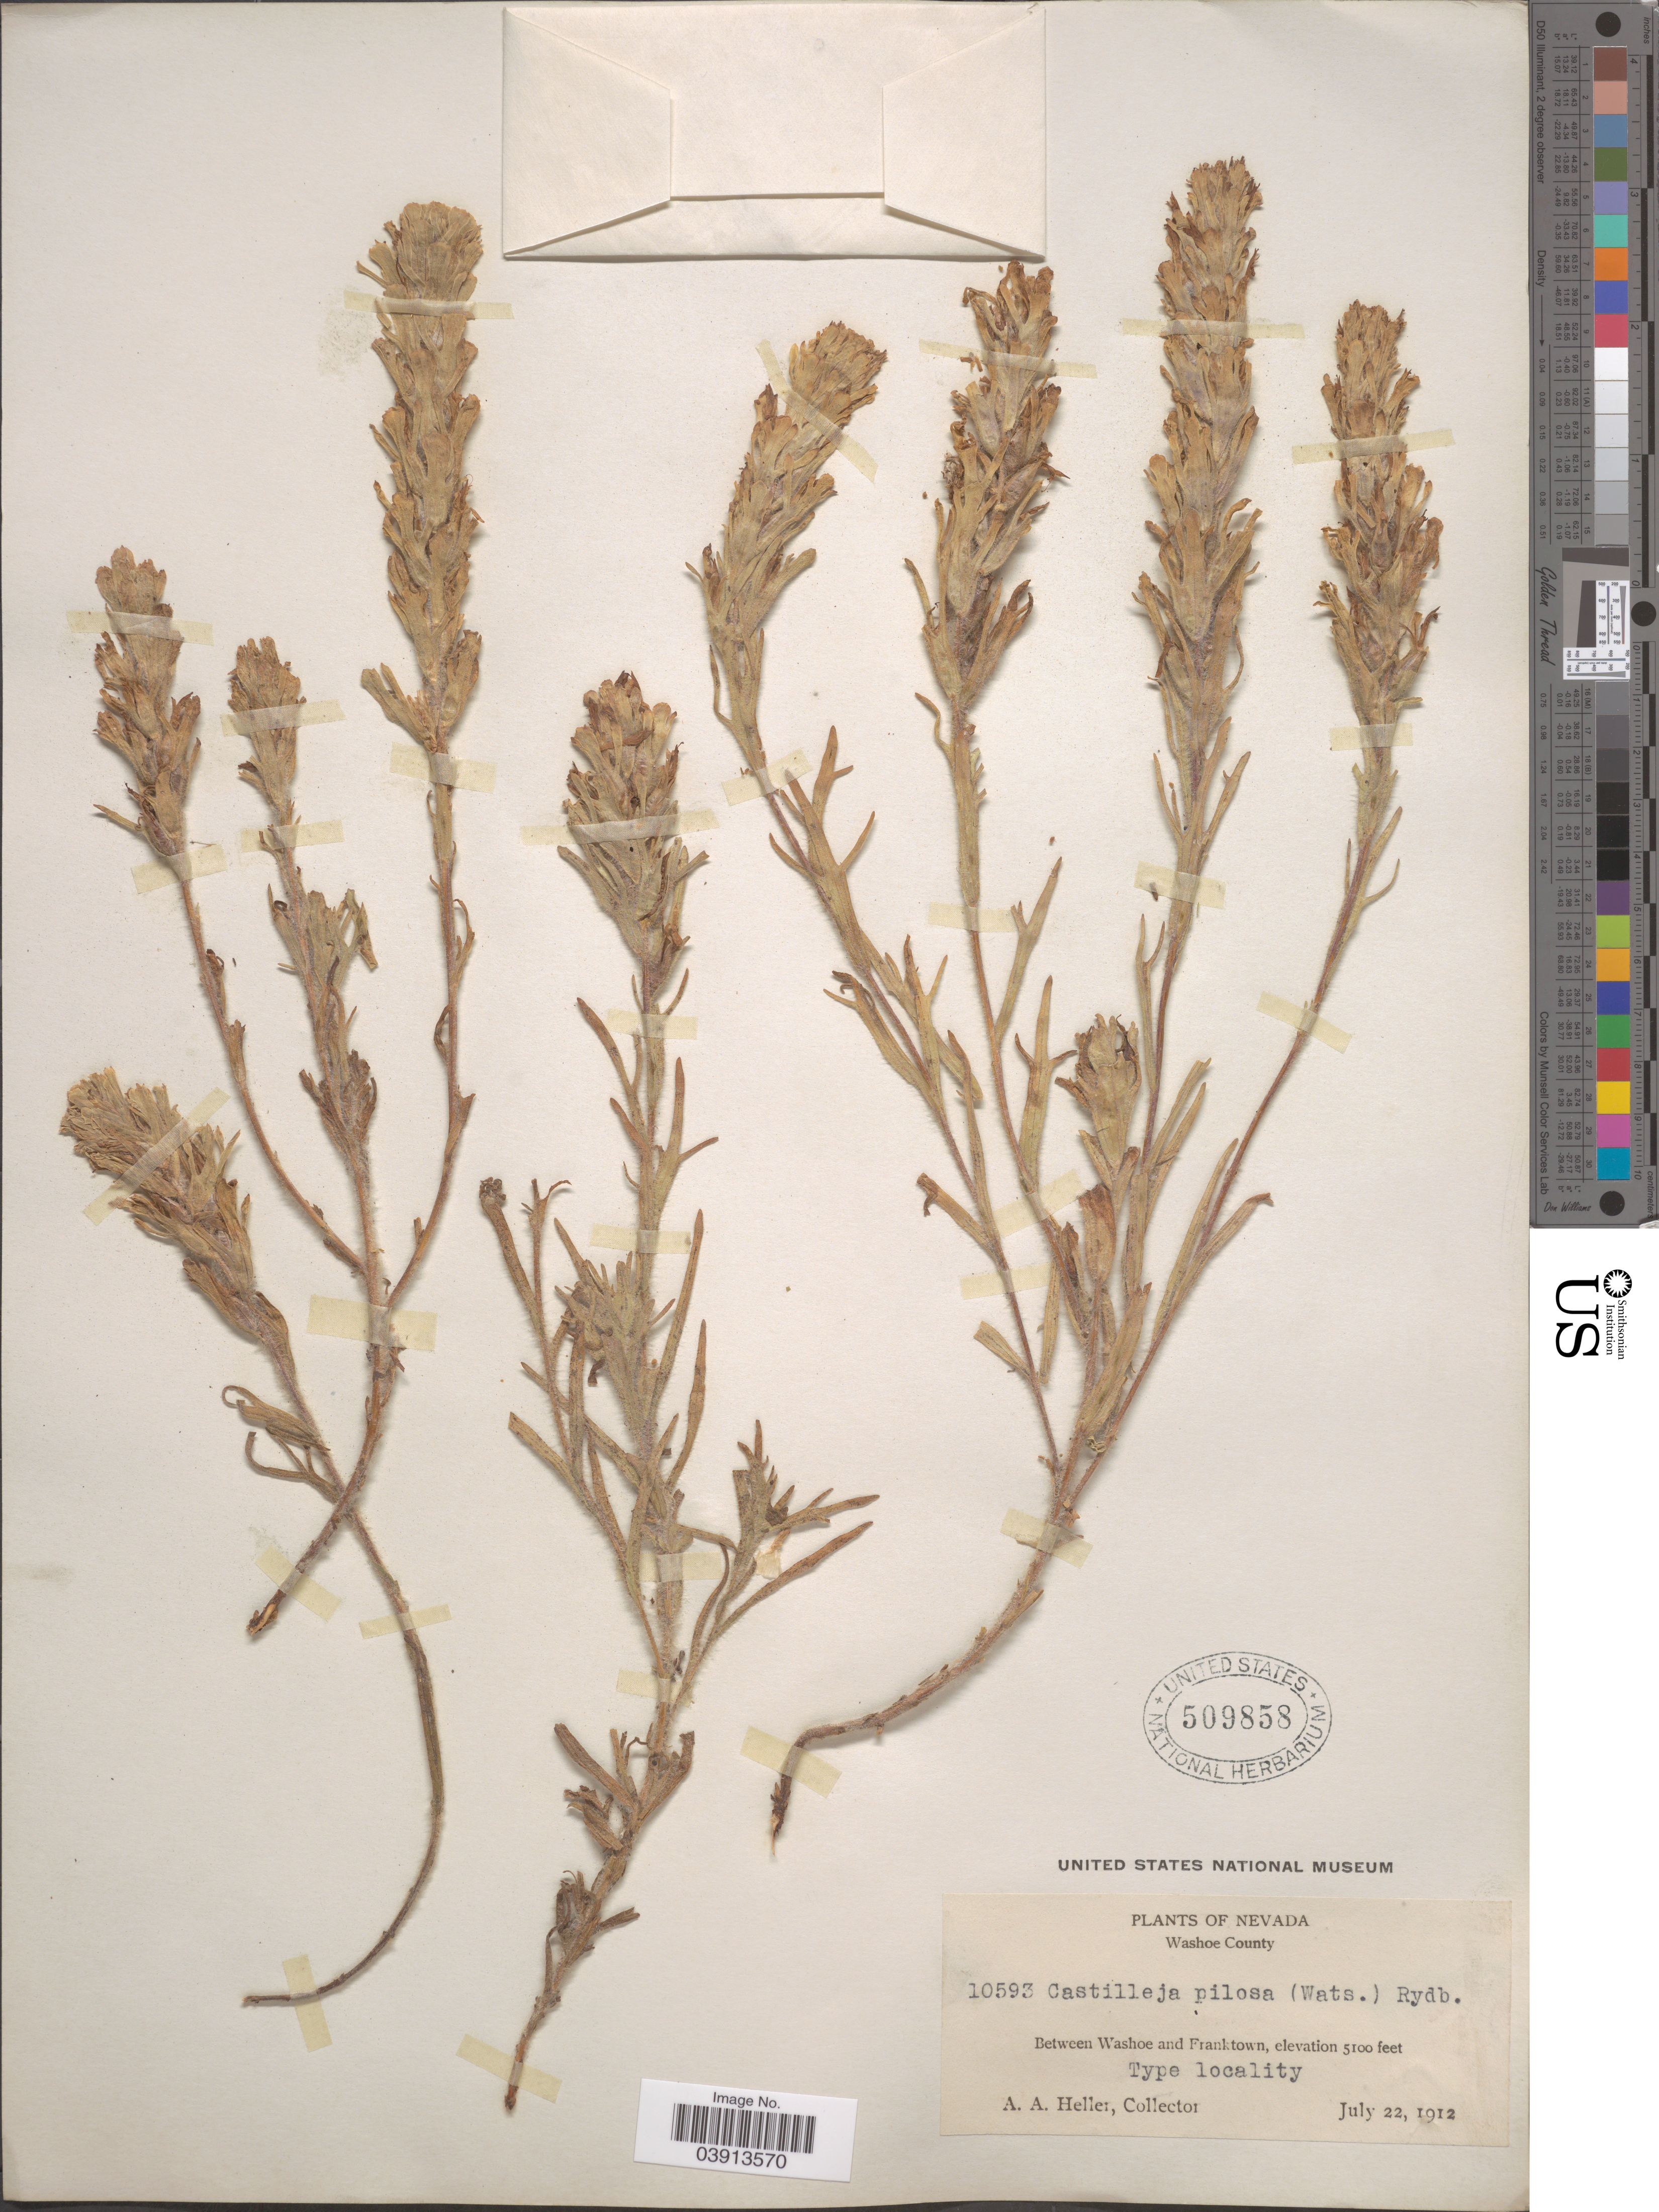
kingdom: Plantae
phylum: Tracheophyta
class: Magnoliopsida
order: Lamiales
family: Orobanchaceae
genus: Castilleja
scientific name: Castilleja pilosa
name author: (S. Watson) Rydb.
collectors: A. A. Heller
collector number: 10593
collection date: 1912-07-22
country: United States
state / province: Nevada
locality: Washoe County. Between Washoe and Franktown.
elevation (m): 1554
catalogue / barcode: US 509858